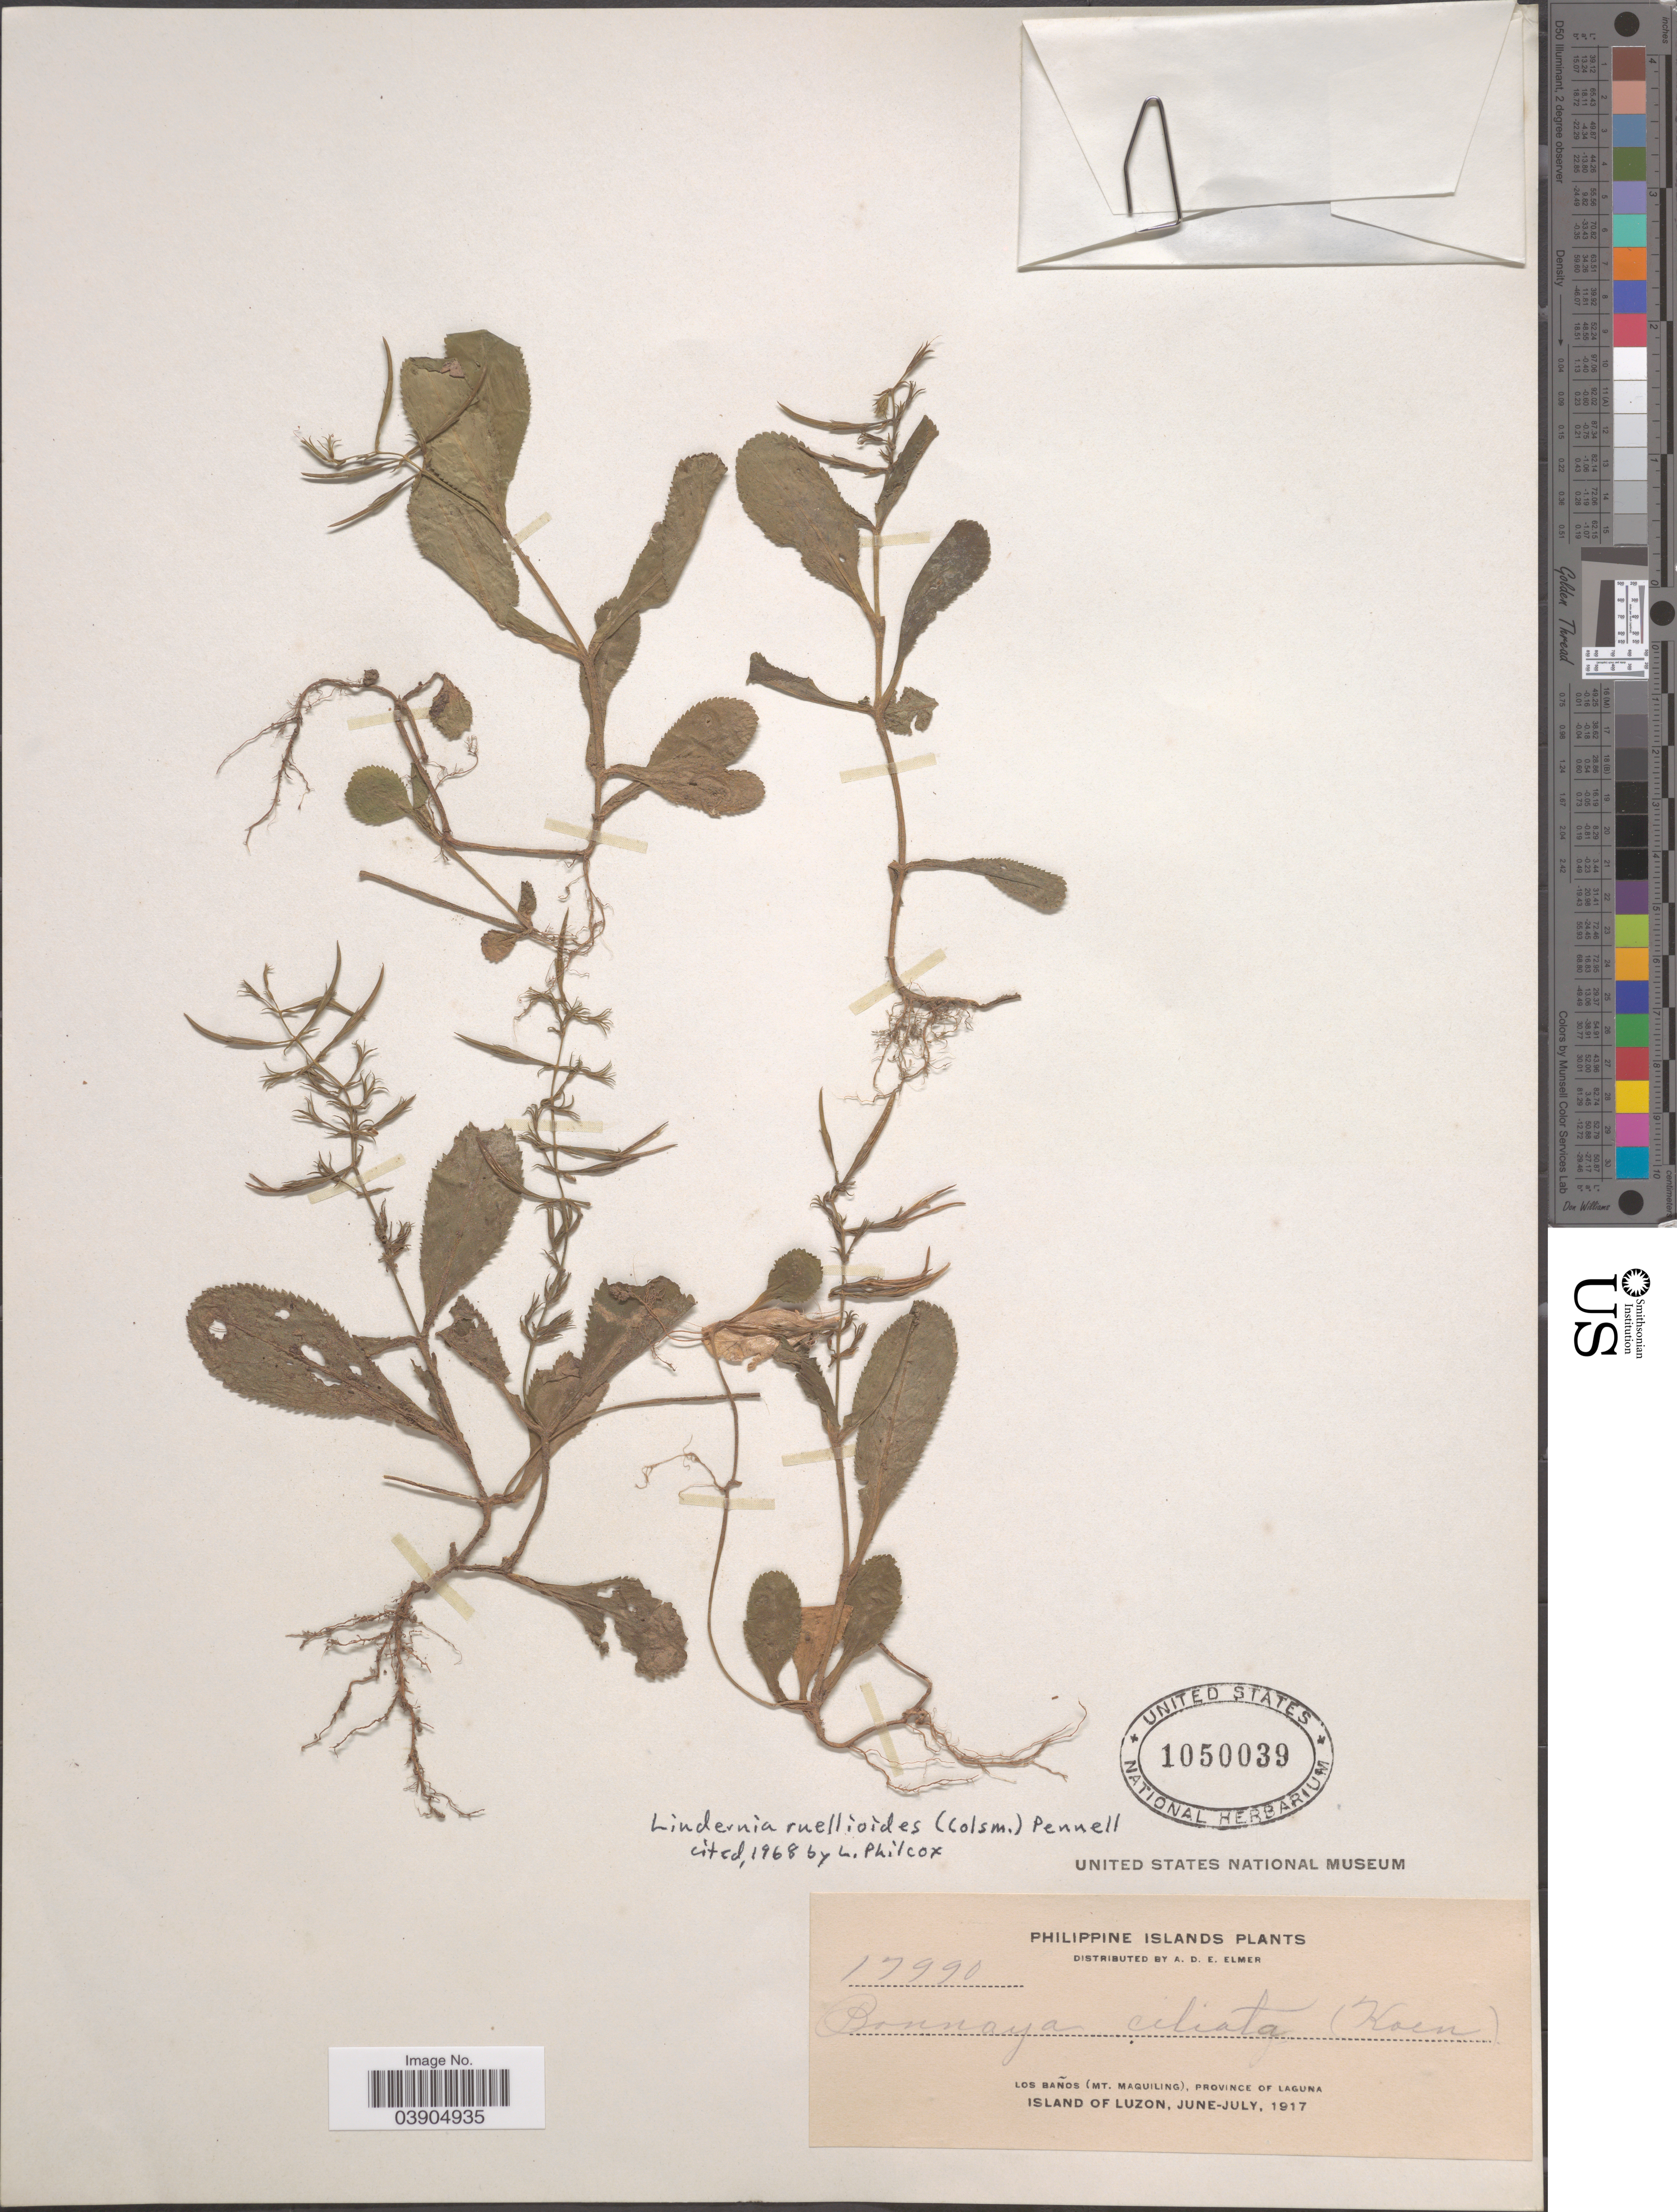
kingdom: Plantae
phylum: Tracheophyta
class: Magnoliopsida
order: Lamiales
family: Linderniaceae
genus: Lindernia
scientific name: Lindernia ruellioides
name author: (Colsm.) Pennell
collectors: A. D. E. Elmer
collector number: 17990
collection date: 1917-06/1917-07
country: Philippines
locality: Los Baños (Mt. Maquiling), Province of Laguna. Island of Luzon.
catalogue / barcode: US 1050039